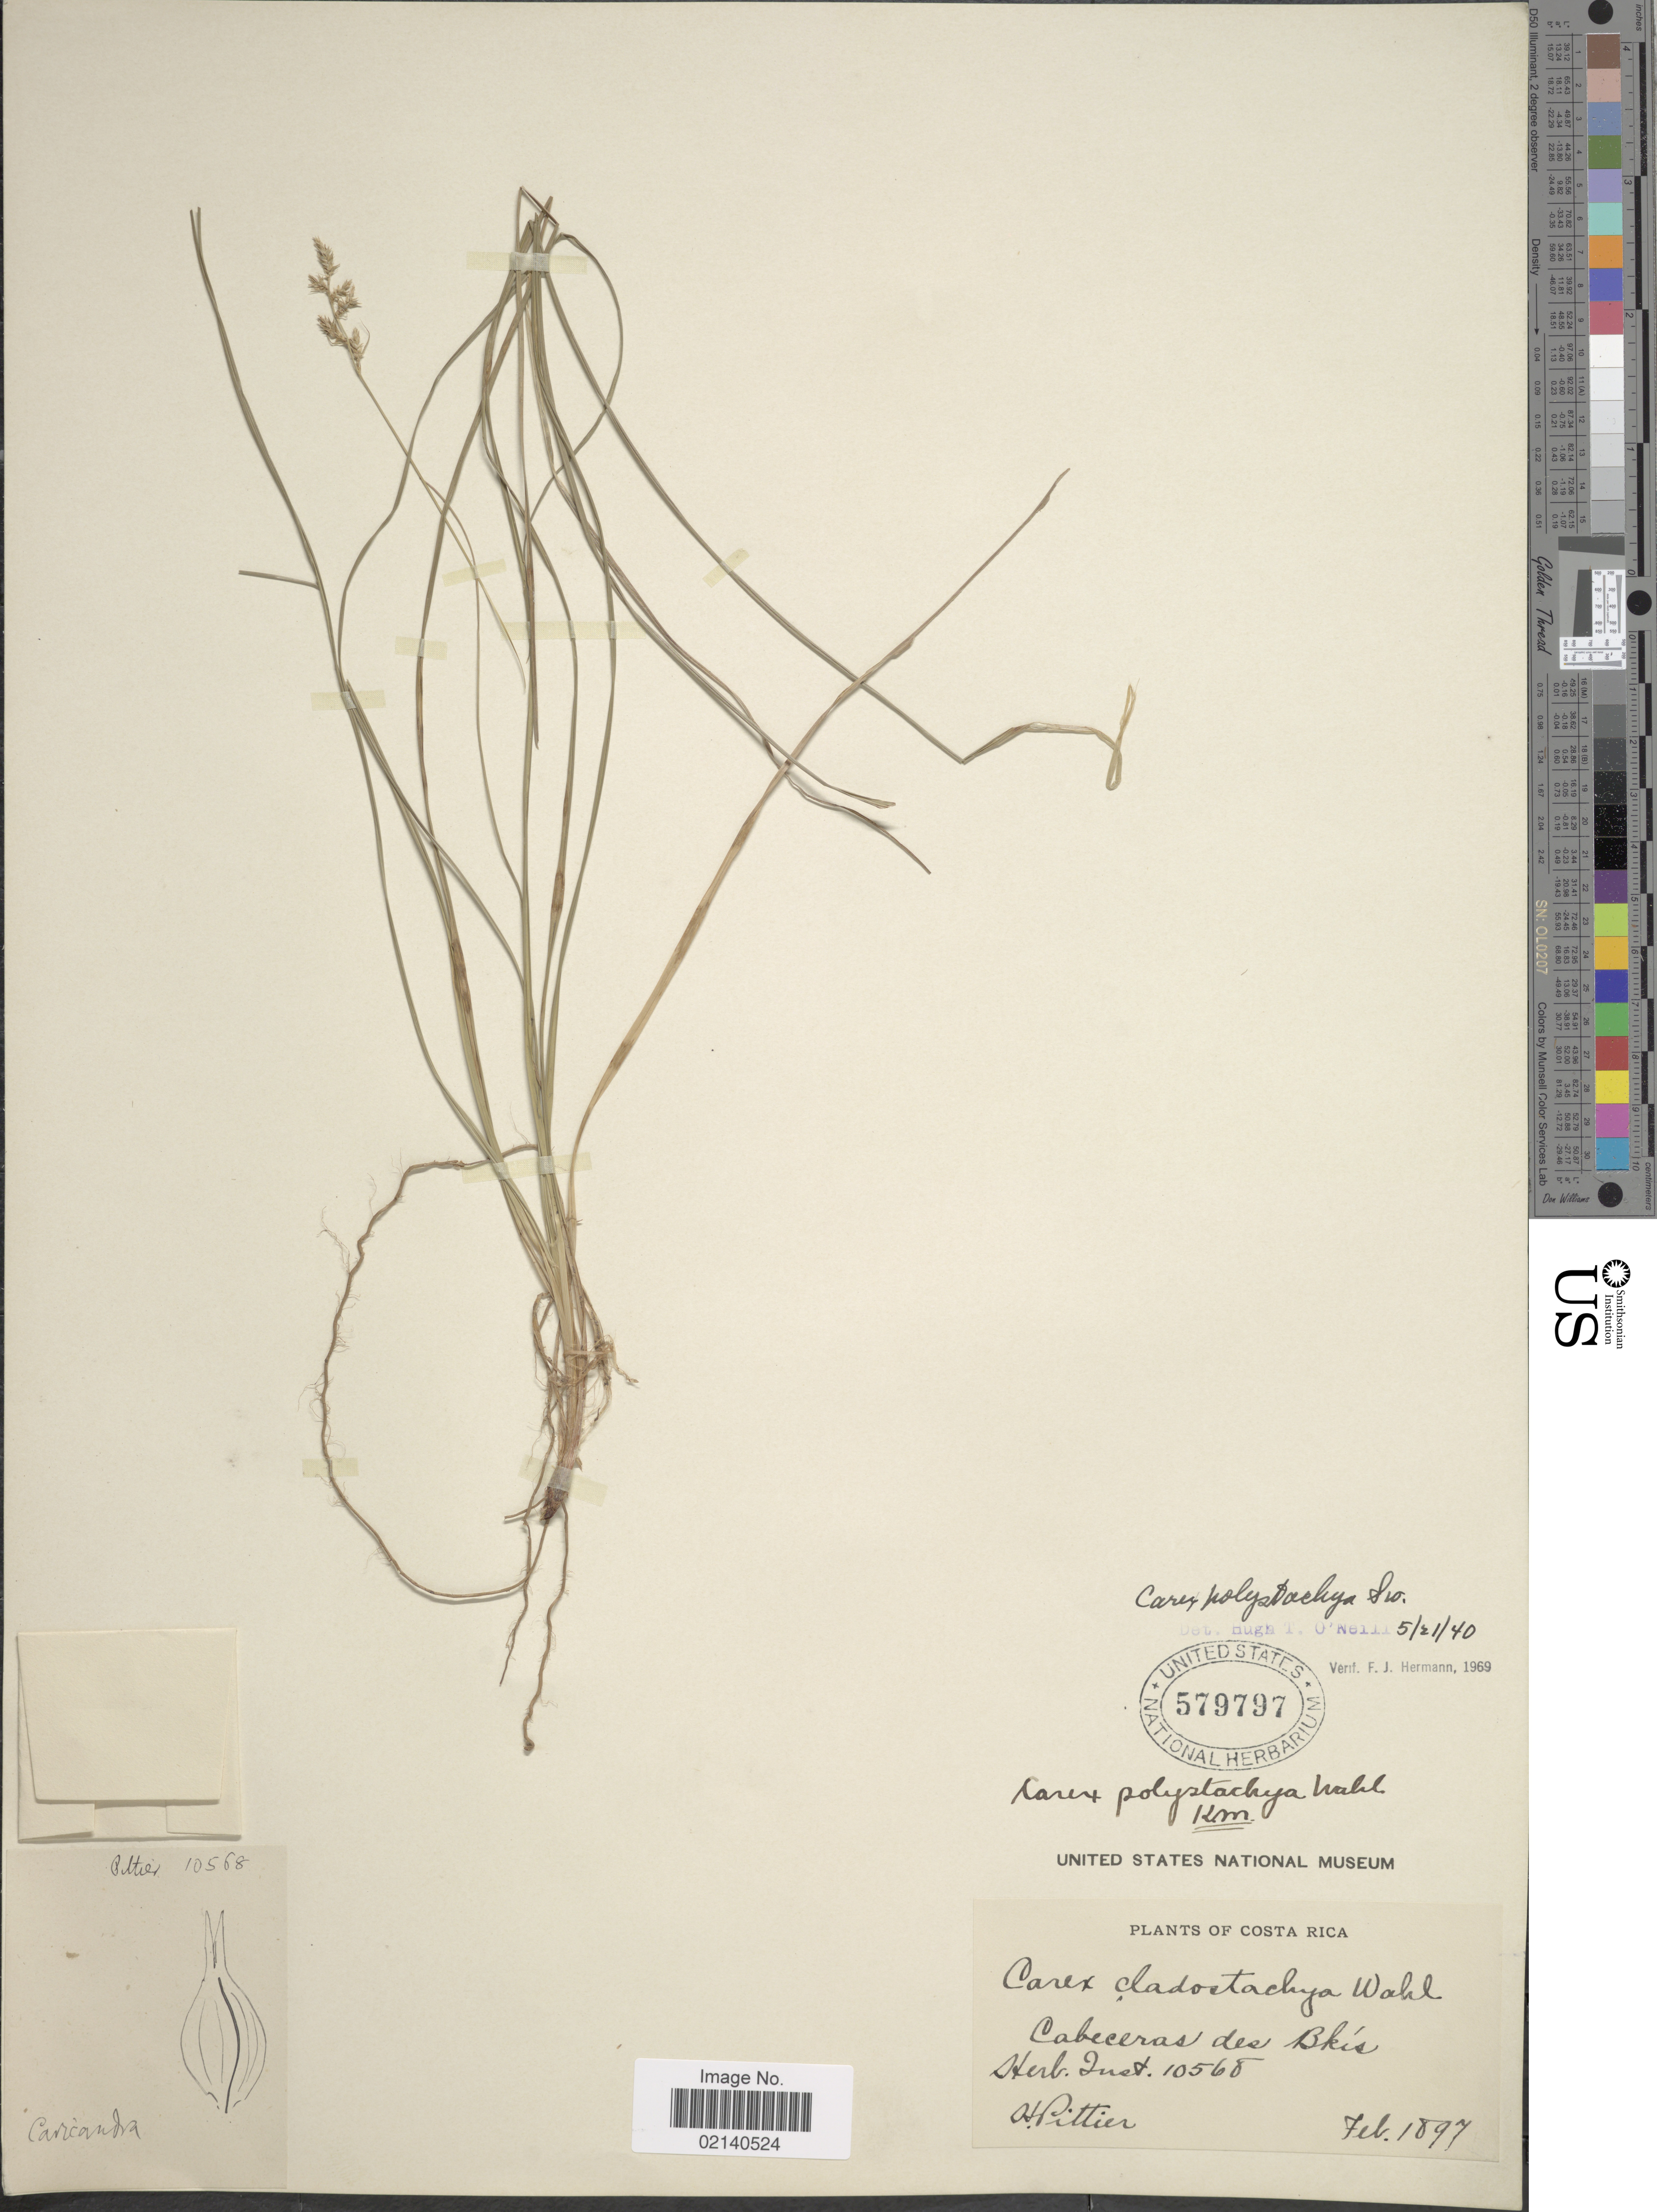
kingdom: Plantae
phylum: Tracheophyta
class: Liliopsida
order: Poales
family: Cyperaceae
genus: Carex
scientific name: Carex polystachya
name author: Sw. ex Wahlenb.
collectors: H. F. Pittier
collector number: Herb. Inst. 10568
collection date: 1897-02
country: Costa Rica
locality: Cabeceras des Bkis.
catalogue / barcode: US 579797